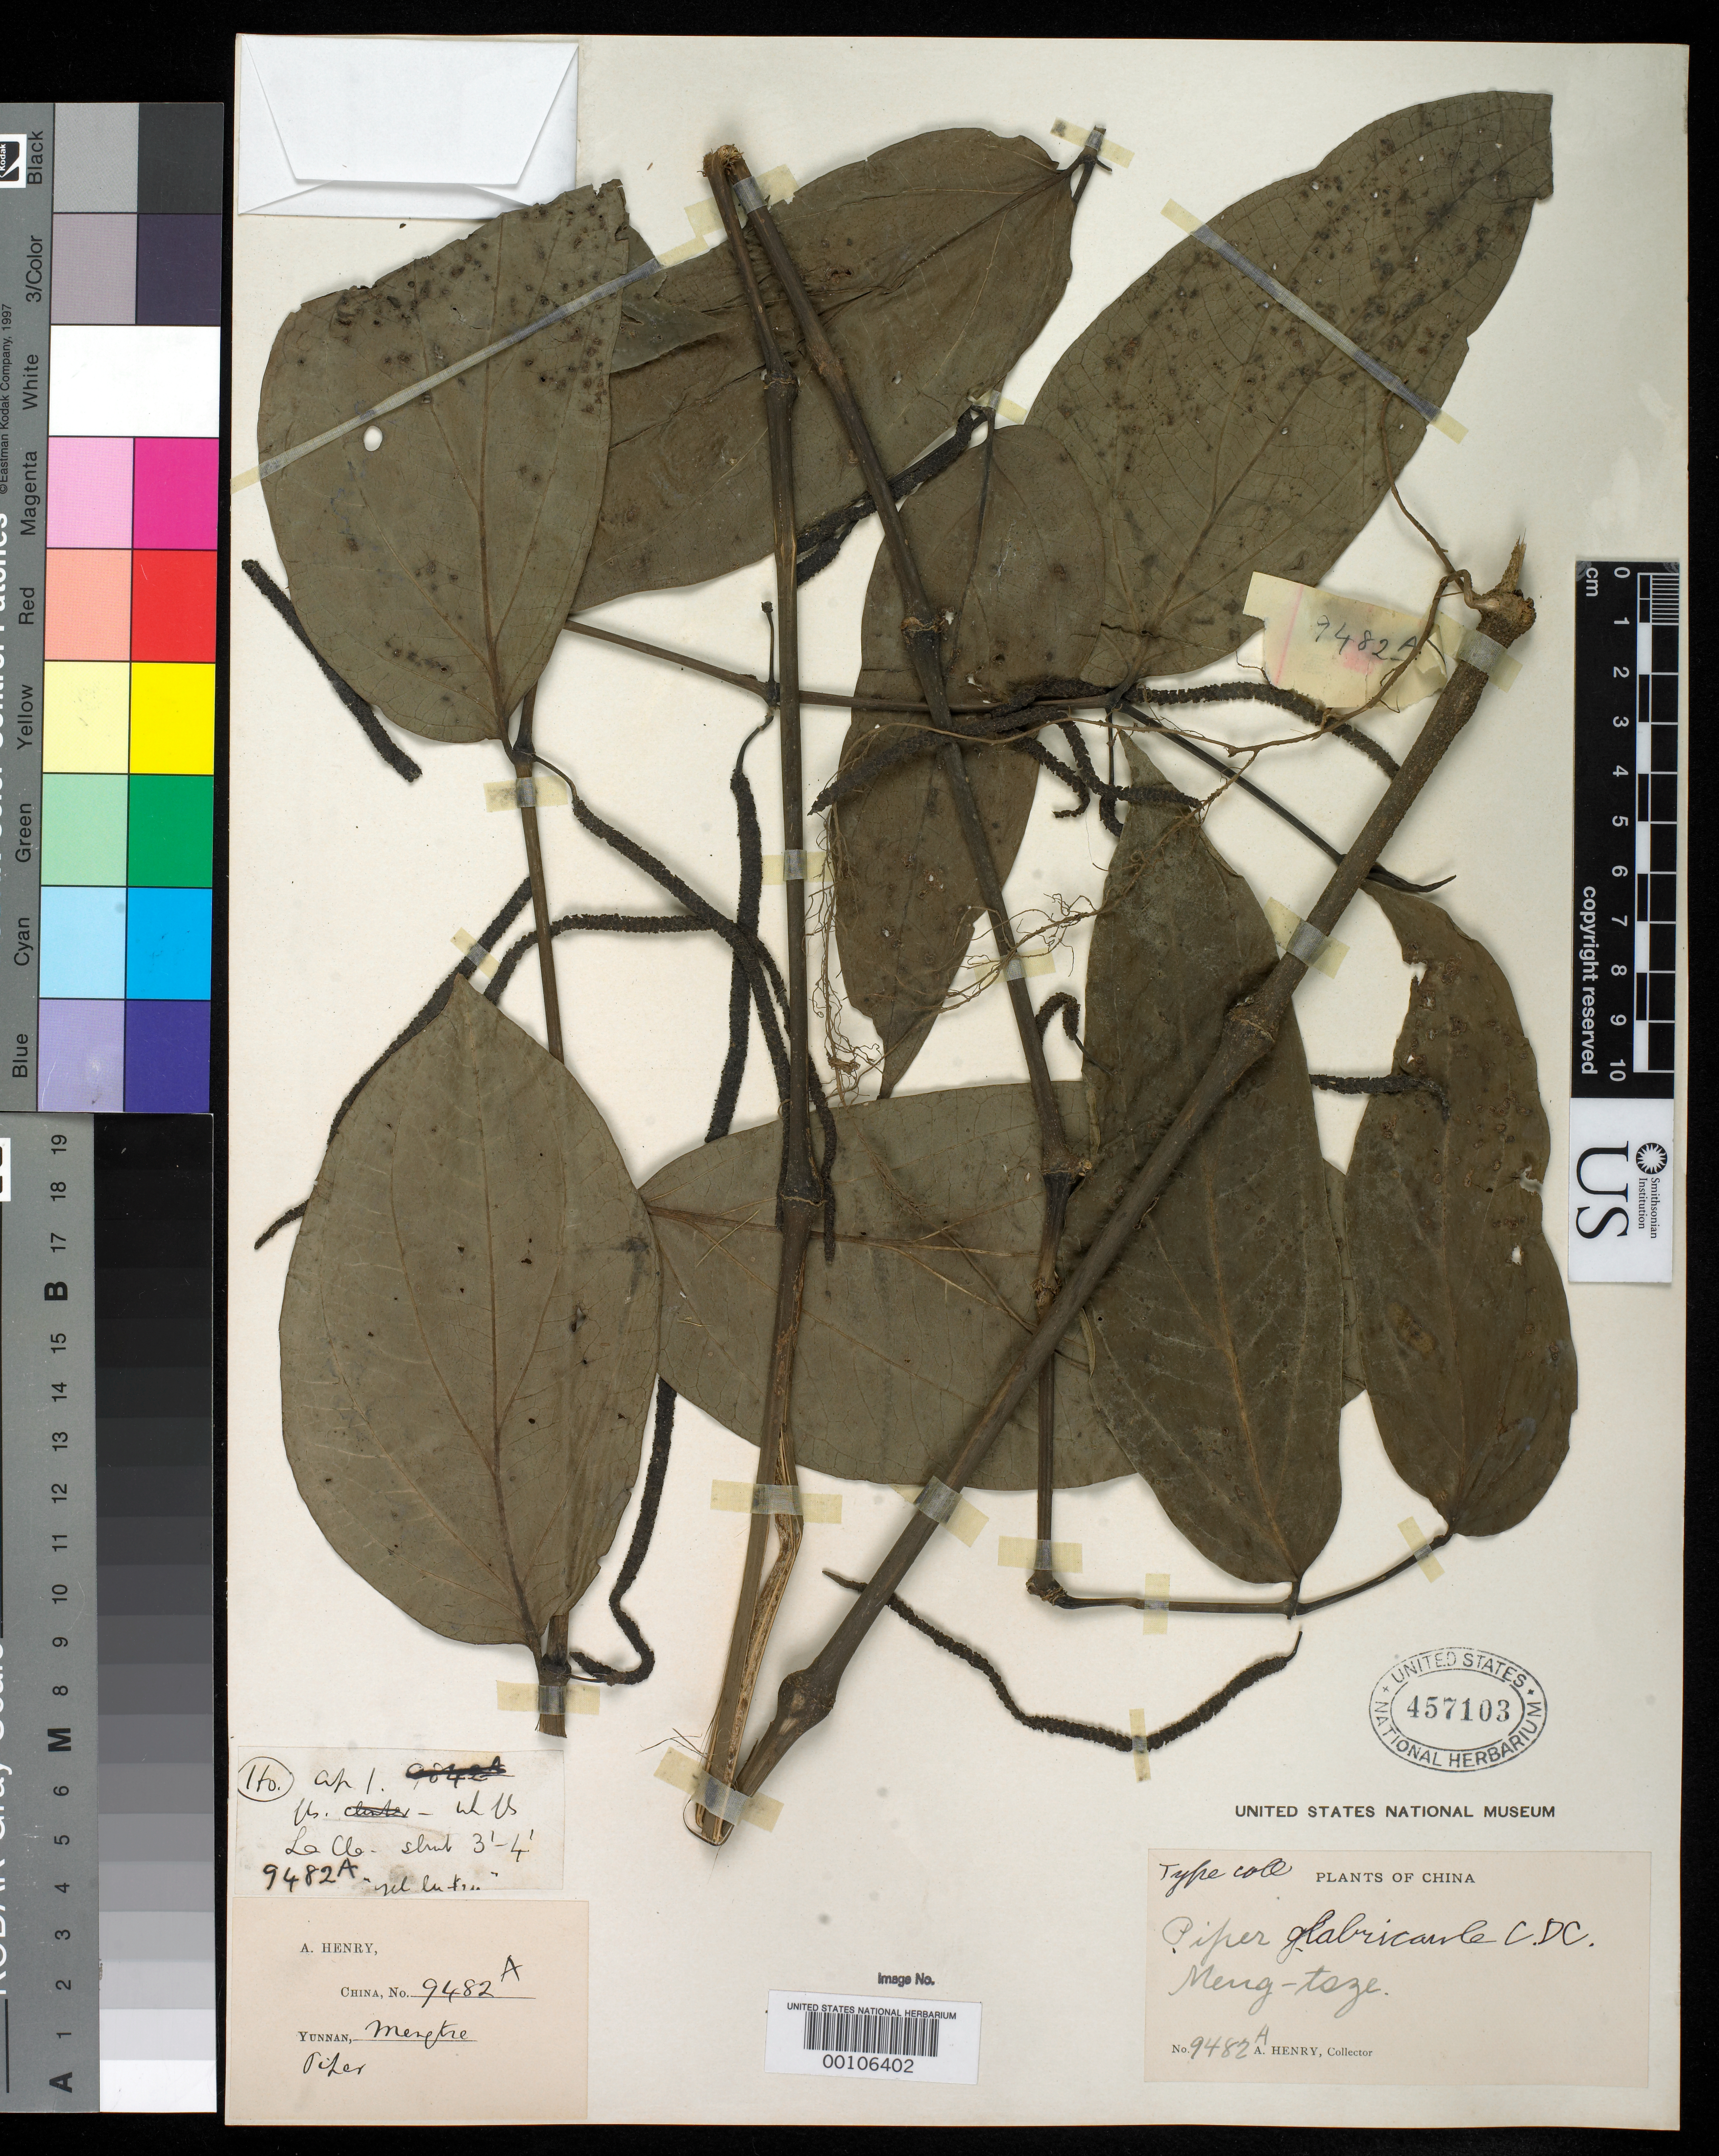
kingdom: Plantae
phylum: Tracheophyta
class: Magnoliopsida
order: Piperales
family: Piperaceae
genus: Piper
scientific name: Piper glabricaule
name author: C. DC.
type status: Isotype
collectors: A. Henry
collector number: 9482 A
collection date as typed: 01 Apr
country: China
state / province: Yunnan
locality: Mengtsze.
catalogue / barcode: US 457103